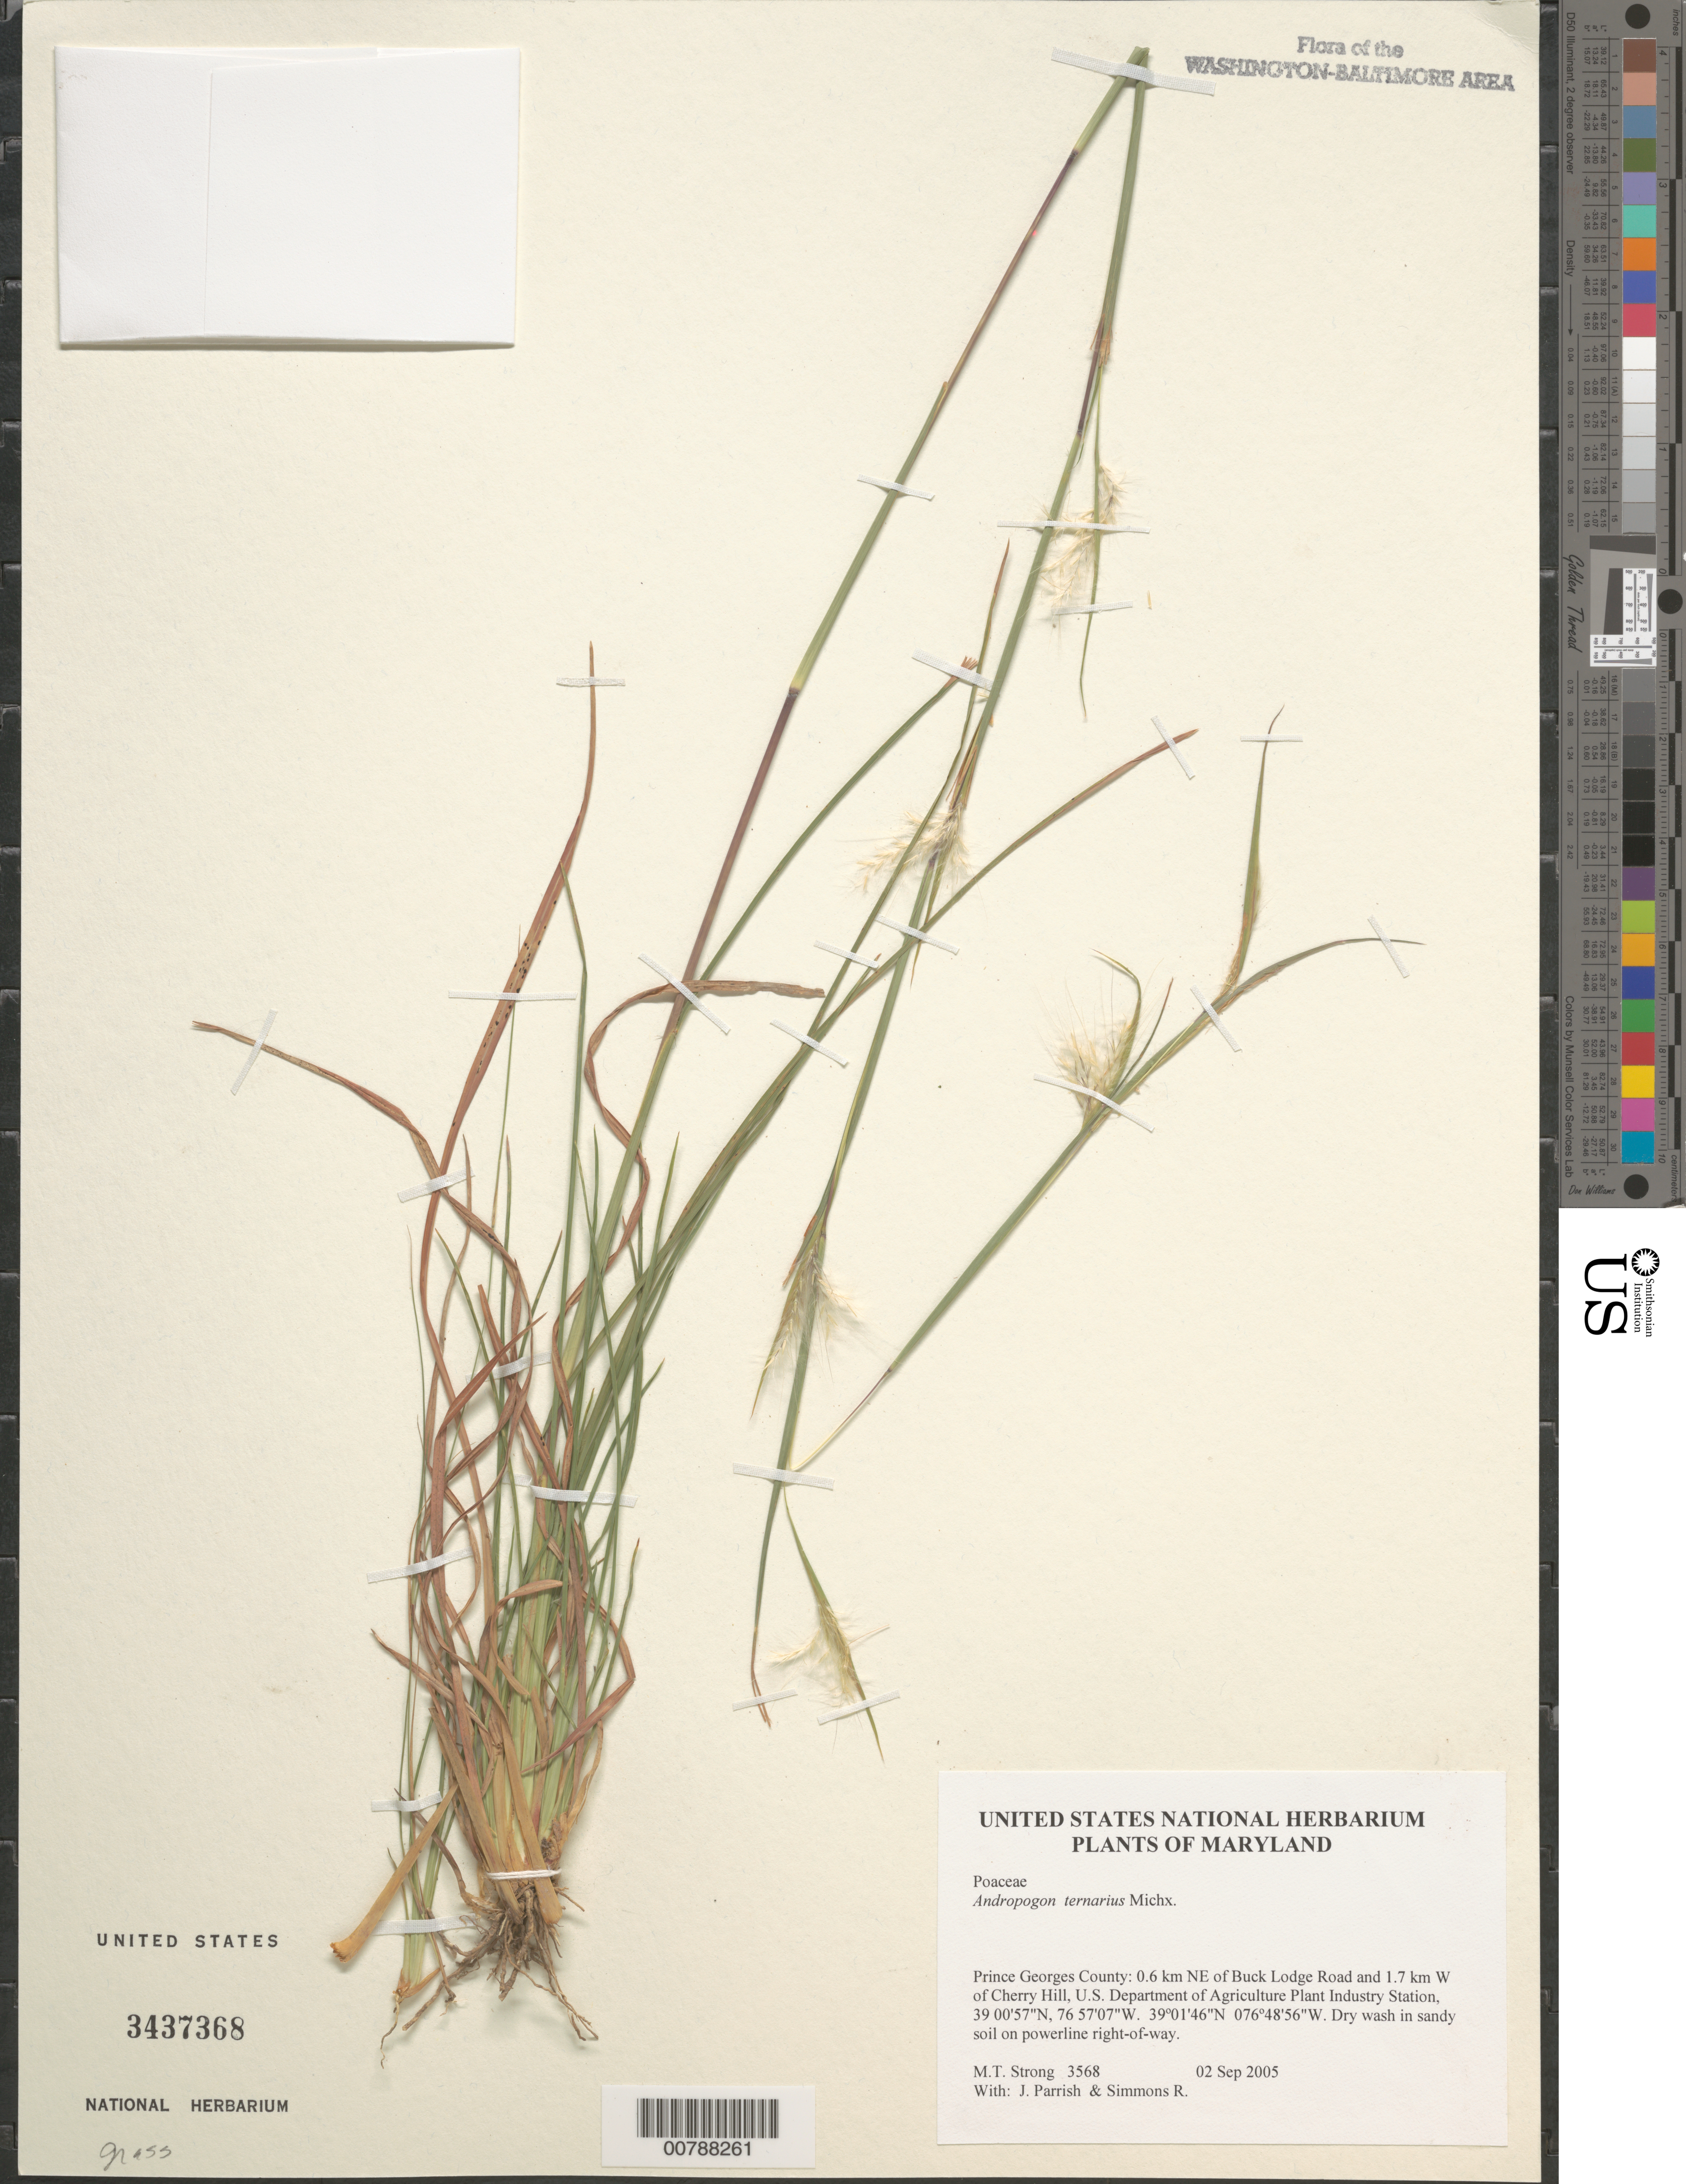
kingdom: Plantae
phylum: Tracheophyta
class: Liliopsida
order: Poales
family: Poaceae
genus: Andropogon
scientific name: Andropogon ternarius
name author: Michx.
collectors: M. T. Strong, J. Parrish & R. B. Simmons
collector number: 3568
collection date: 2005-09-02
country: United States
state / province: Maryland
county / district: Prince George's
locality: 0.6 km NE of Buck Lodge Road and 1.7 km W of Cherry Hill, Department of Agricultural Plant Industry.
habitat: Dry wash in sandy soil in powerline right-of-way.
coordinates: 39 01'46"N, 76 48'56"W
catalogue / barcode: US 3437368